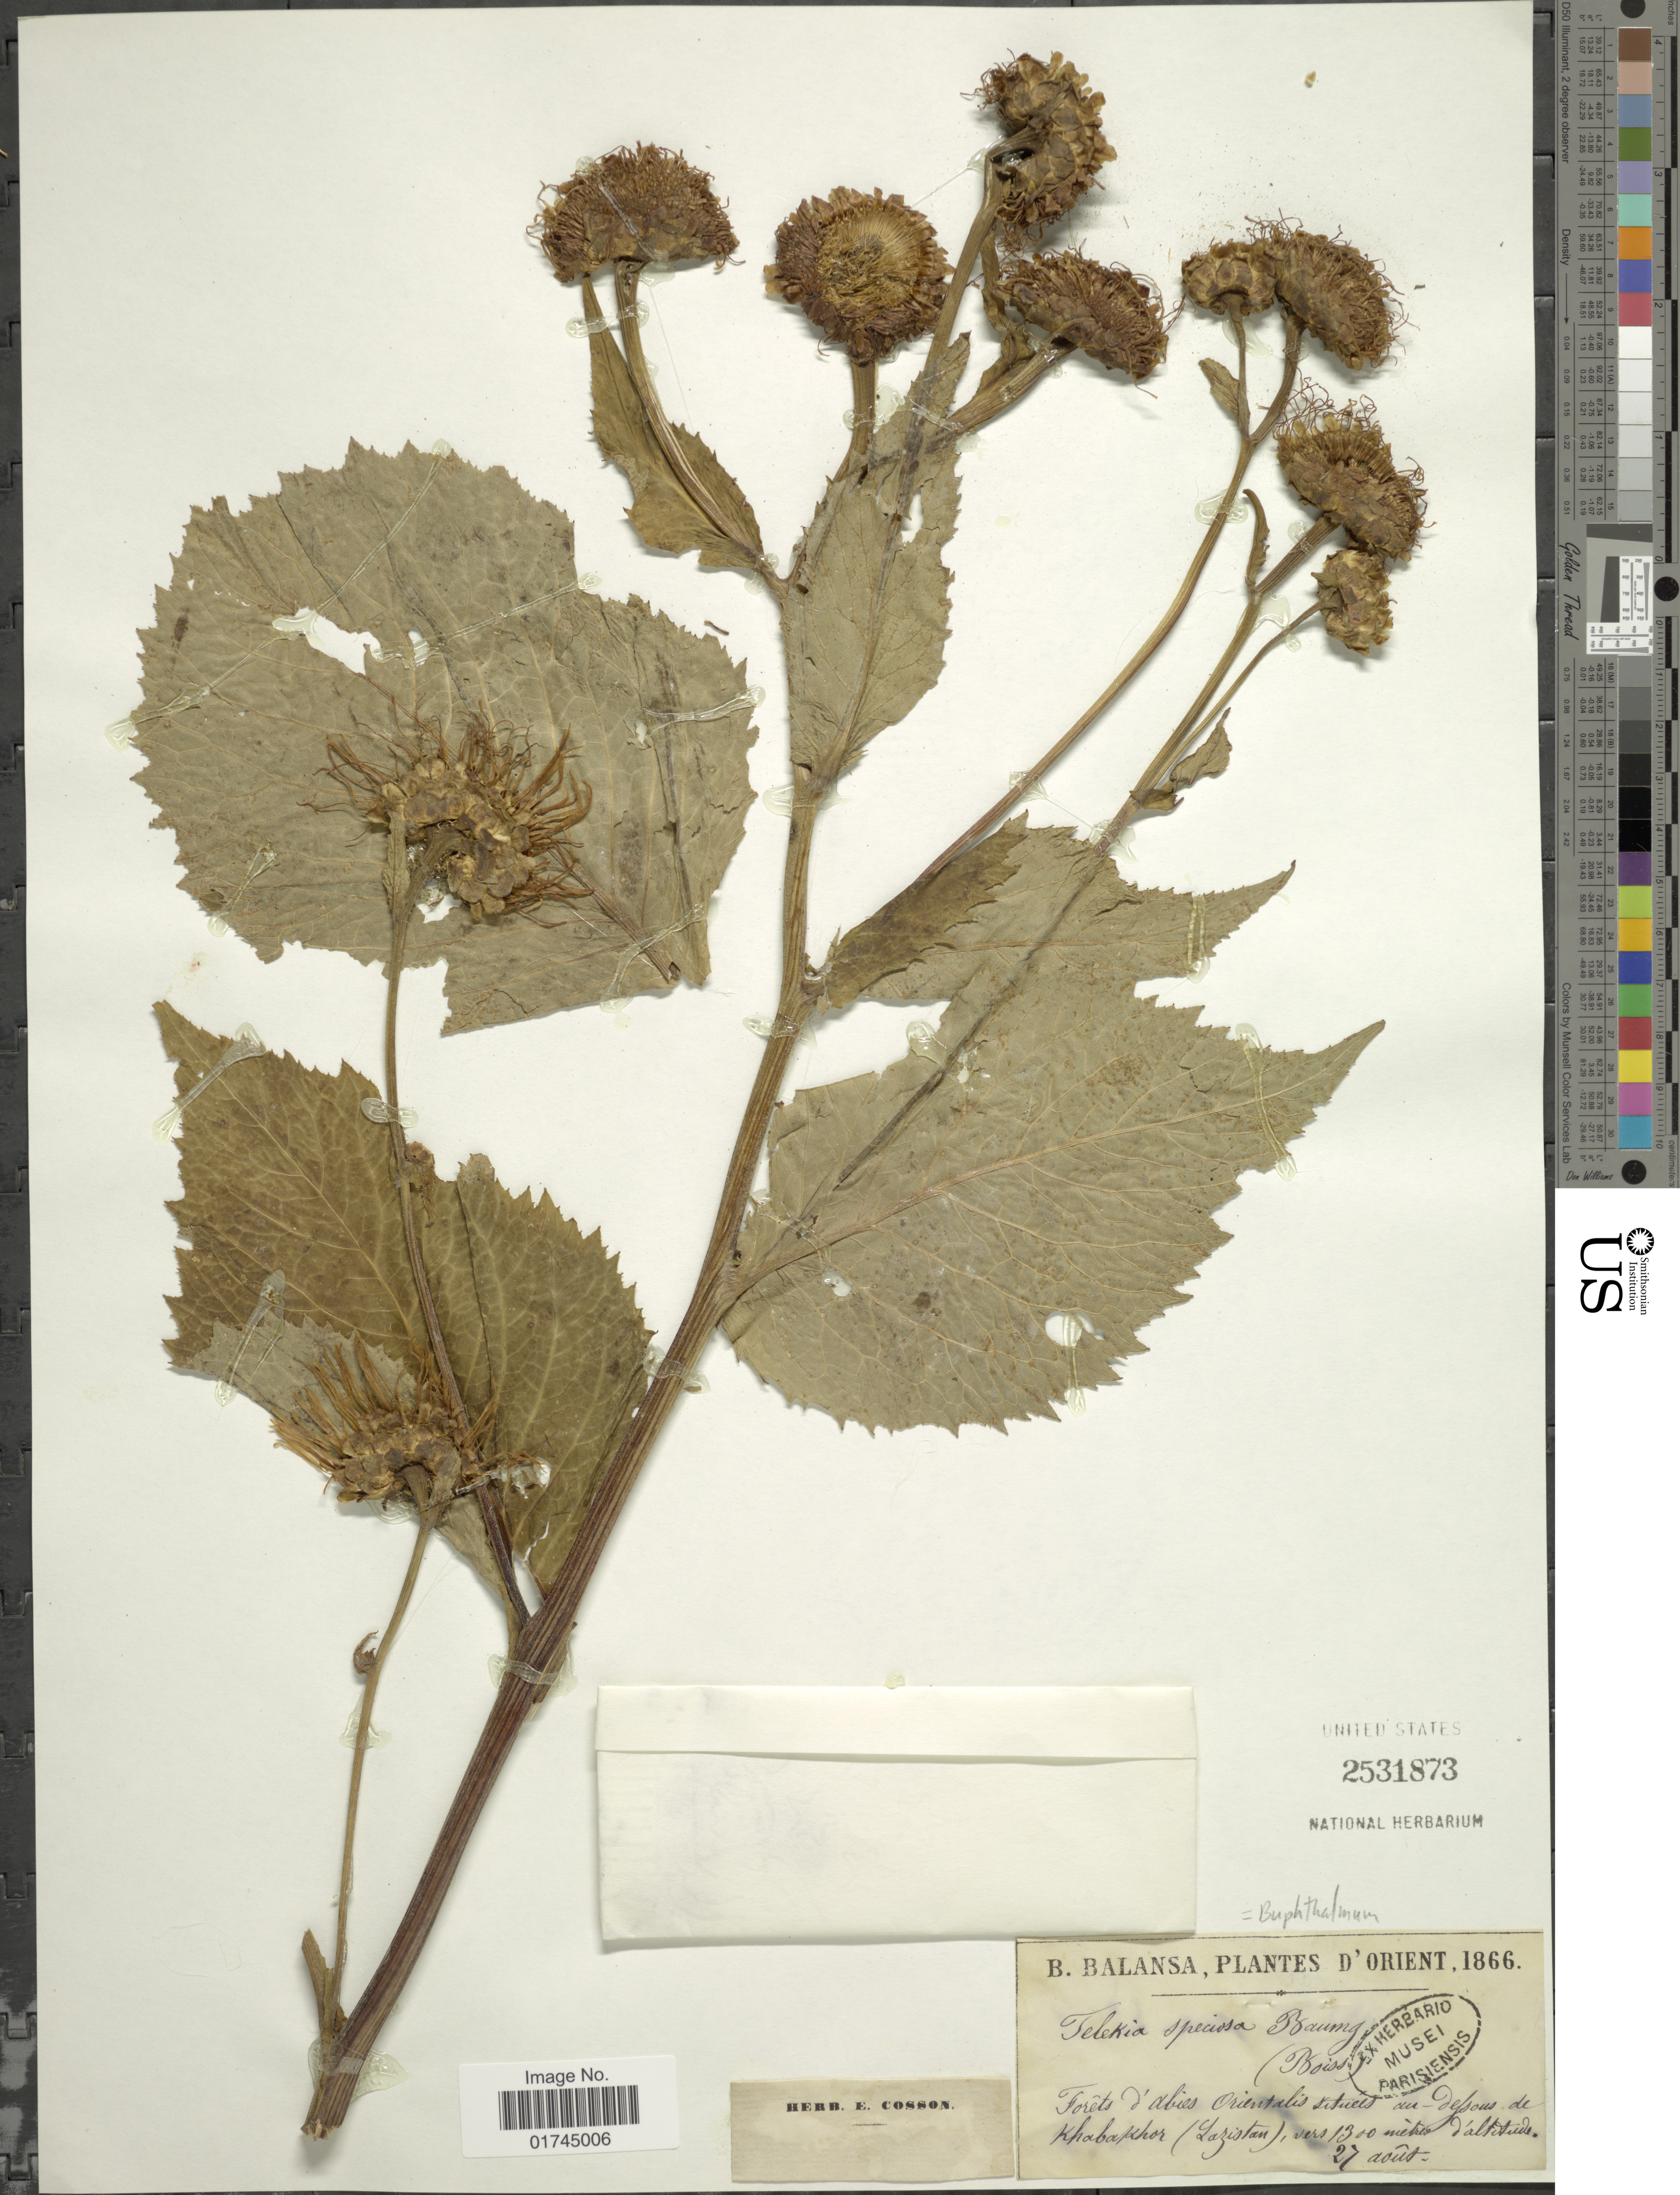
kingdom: Plantae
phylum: Tracheophyta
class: Magnoliopsida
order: Asterales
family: Asteraceae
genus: Buphthalmum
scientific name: Buphthalmum speciosum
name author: Schreb.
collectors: B. Balansa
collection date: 1866-08-17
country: Turkey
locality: Forets d'abies orientalis situes ai- depsous de Khabakhor (Lazistan).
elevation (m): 1300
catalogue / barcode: US 2531873